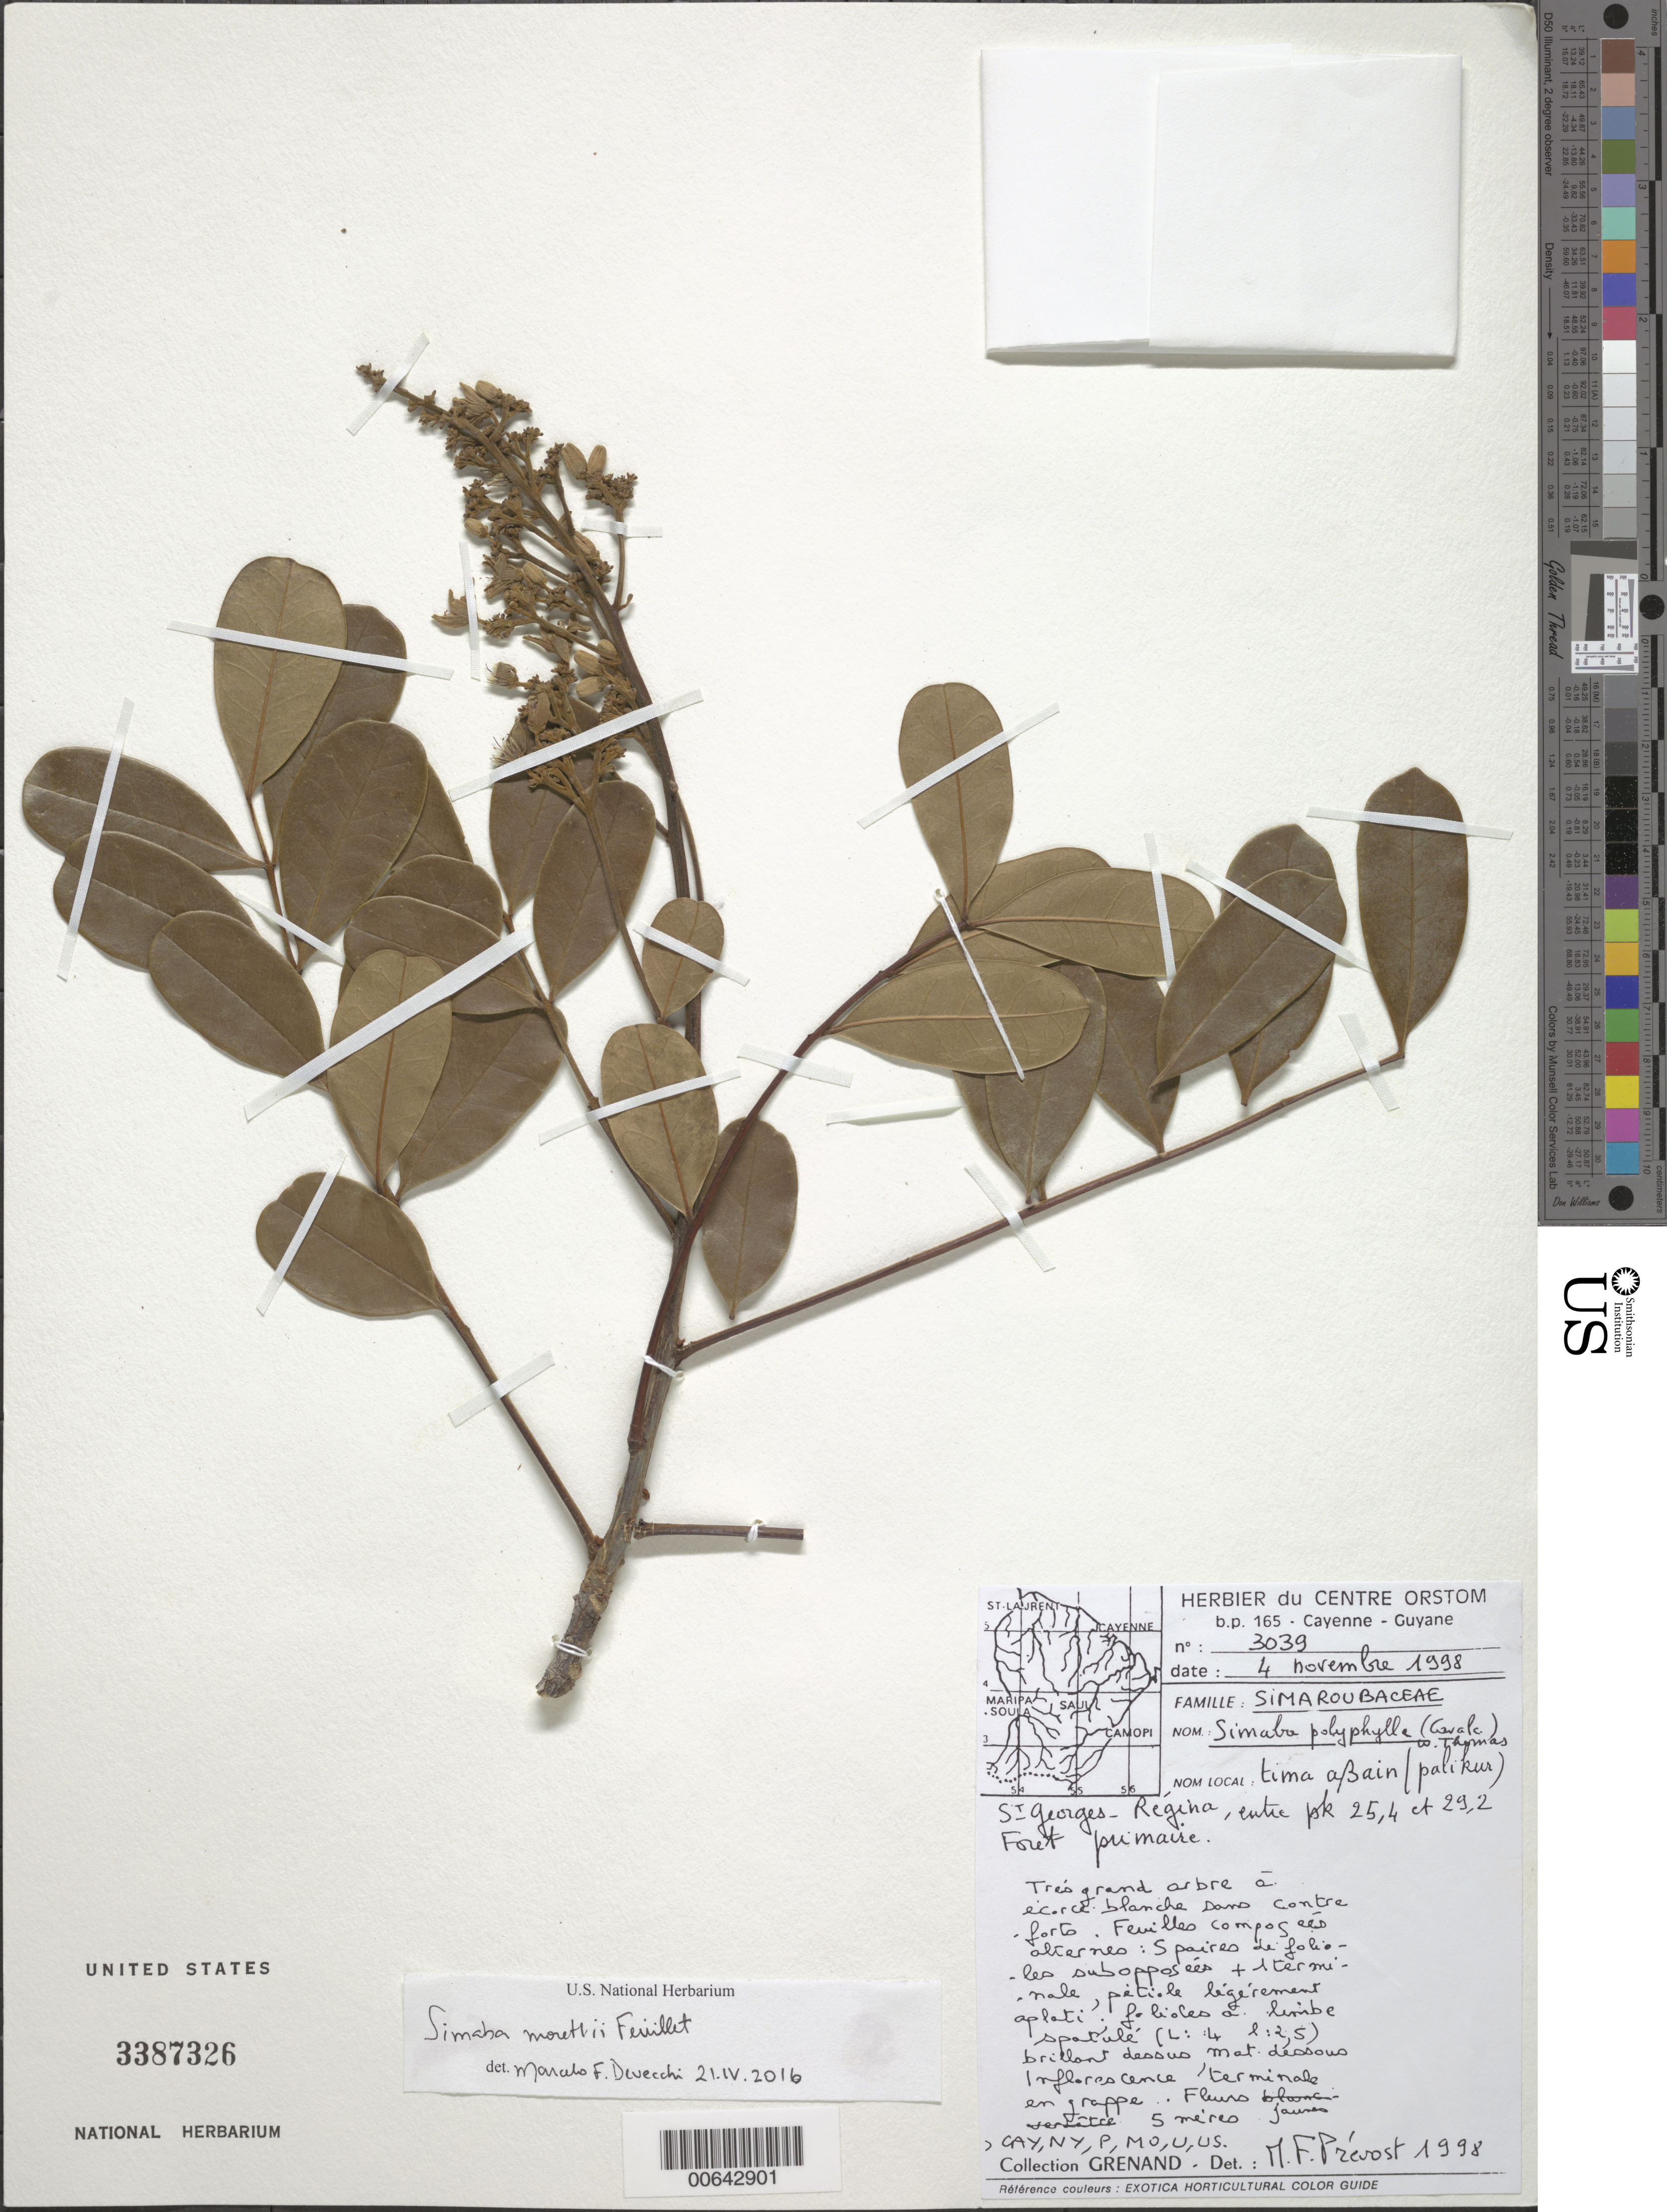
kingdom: Plantae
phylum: Tracheophyta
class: Magnoliopsida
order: Sapindales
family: Simaroubaceae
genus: Homalolepis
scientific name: Homalolepis morettii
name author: (Feuillet) Devecchi & Pirani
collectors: -. Grenand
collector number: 3039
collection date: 1998-11-04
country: Guyana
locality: St. Georges - Régina, entre pk 25.4 et 29.2 Foret primaire.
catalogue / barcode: US 3387326